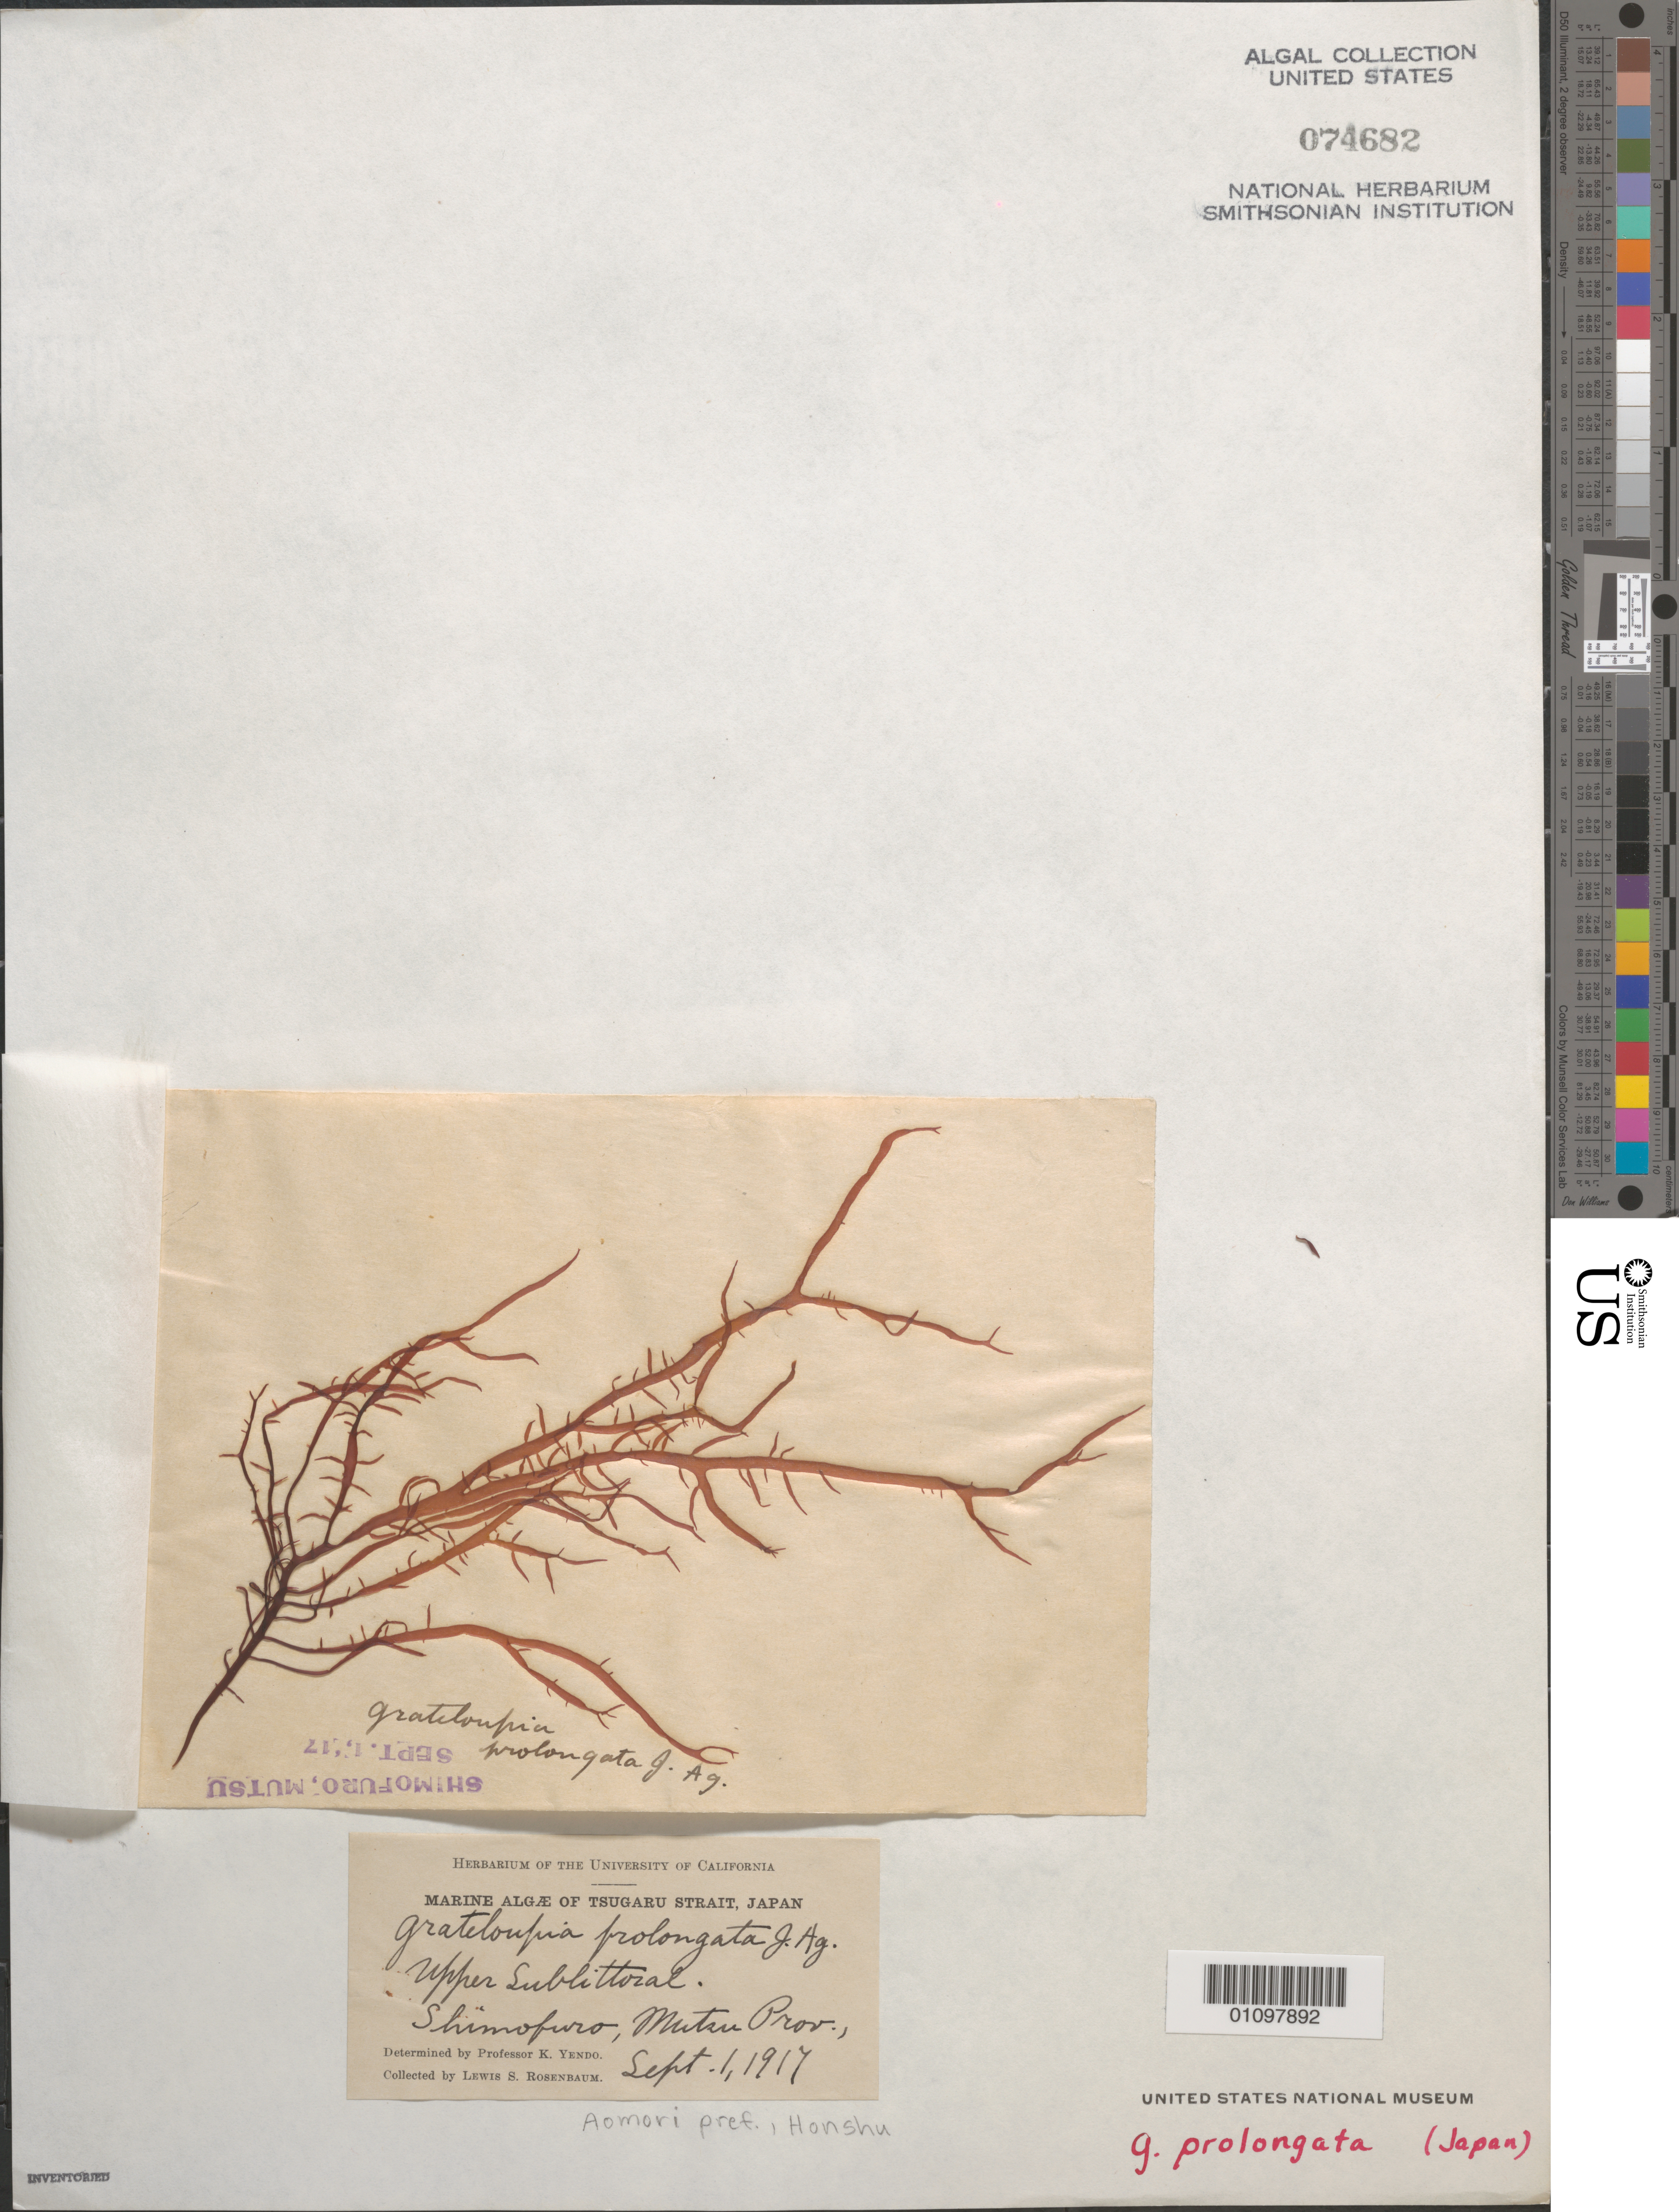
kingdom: Plantae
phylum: Rhodophyta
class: Florideophyceae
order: Halymeniales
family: Halymeniaceae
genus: Grateloupia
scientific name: Grateloupia prolongata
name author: J. Agardh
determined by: Yendo, K.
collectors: L. Rosenbaum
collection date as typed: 01 Sep 1917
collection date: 1917-09-01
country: Japan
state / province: Aomori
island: Honshu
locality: Shimofuro, Tsugaru Strait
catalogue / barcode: US 74682